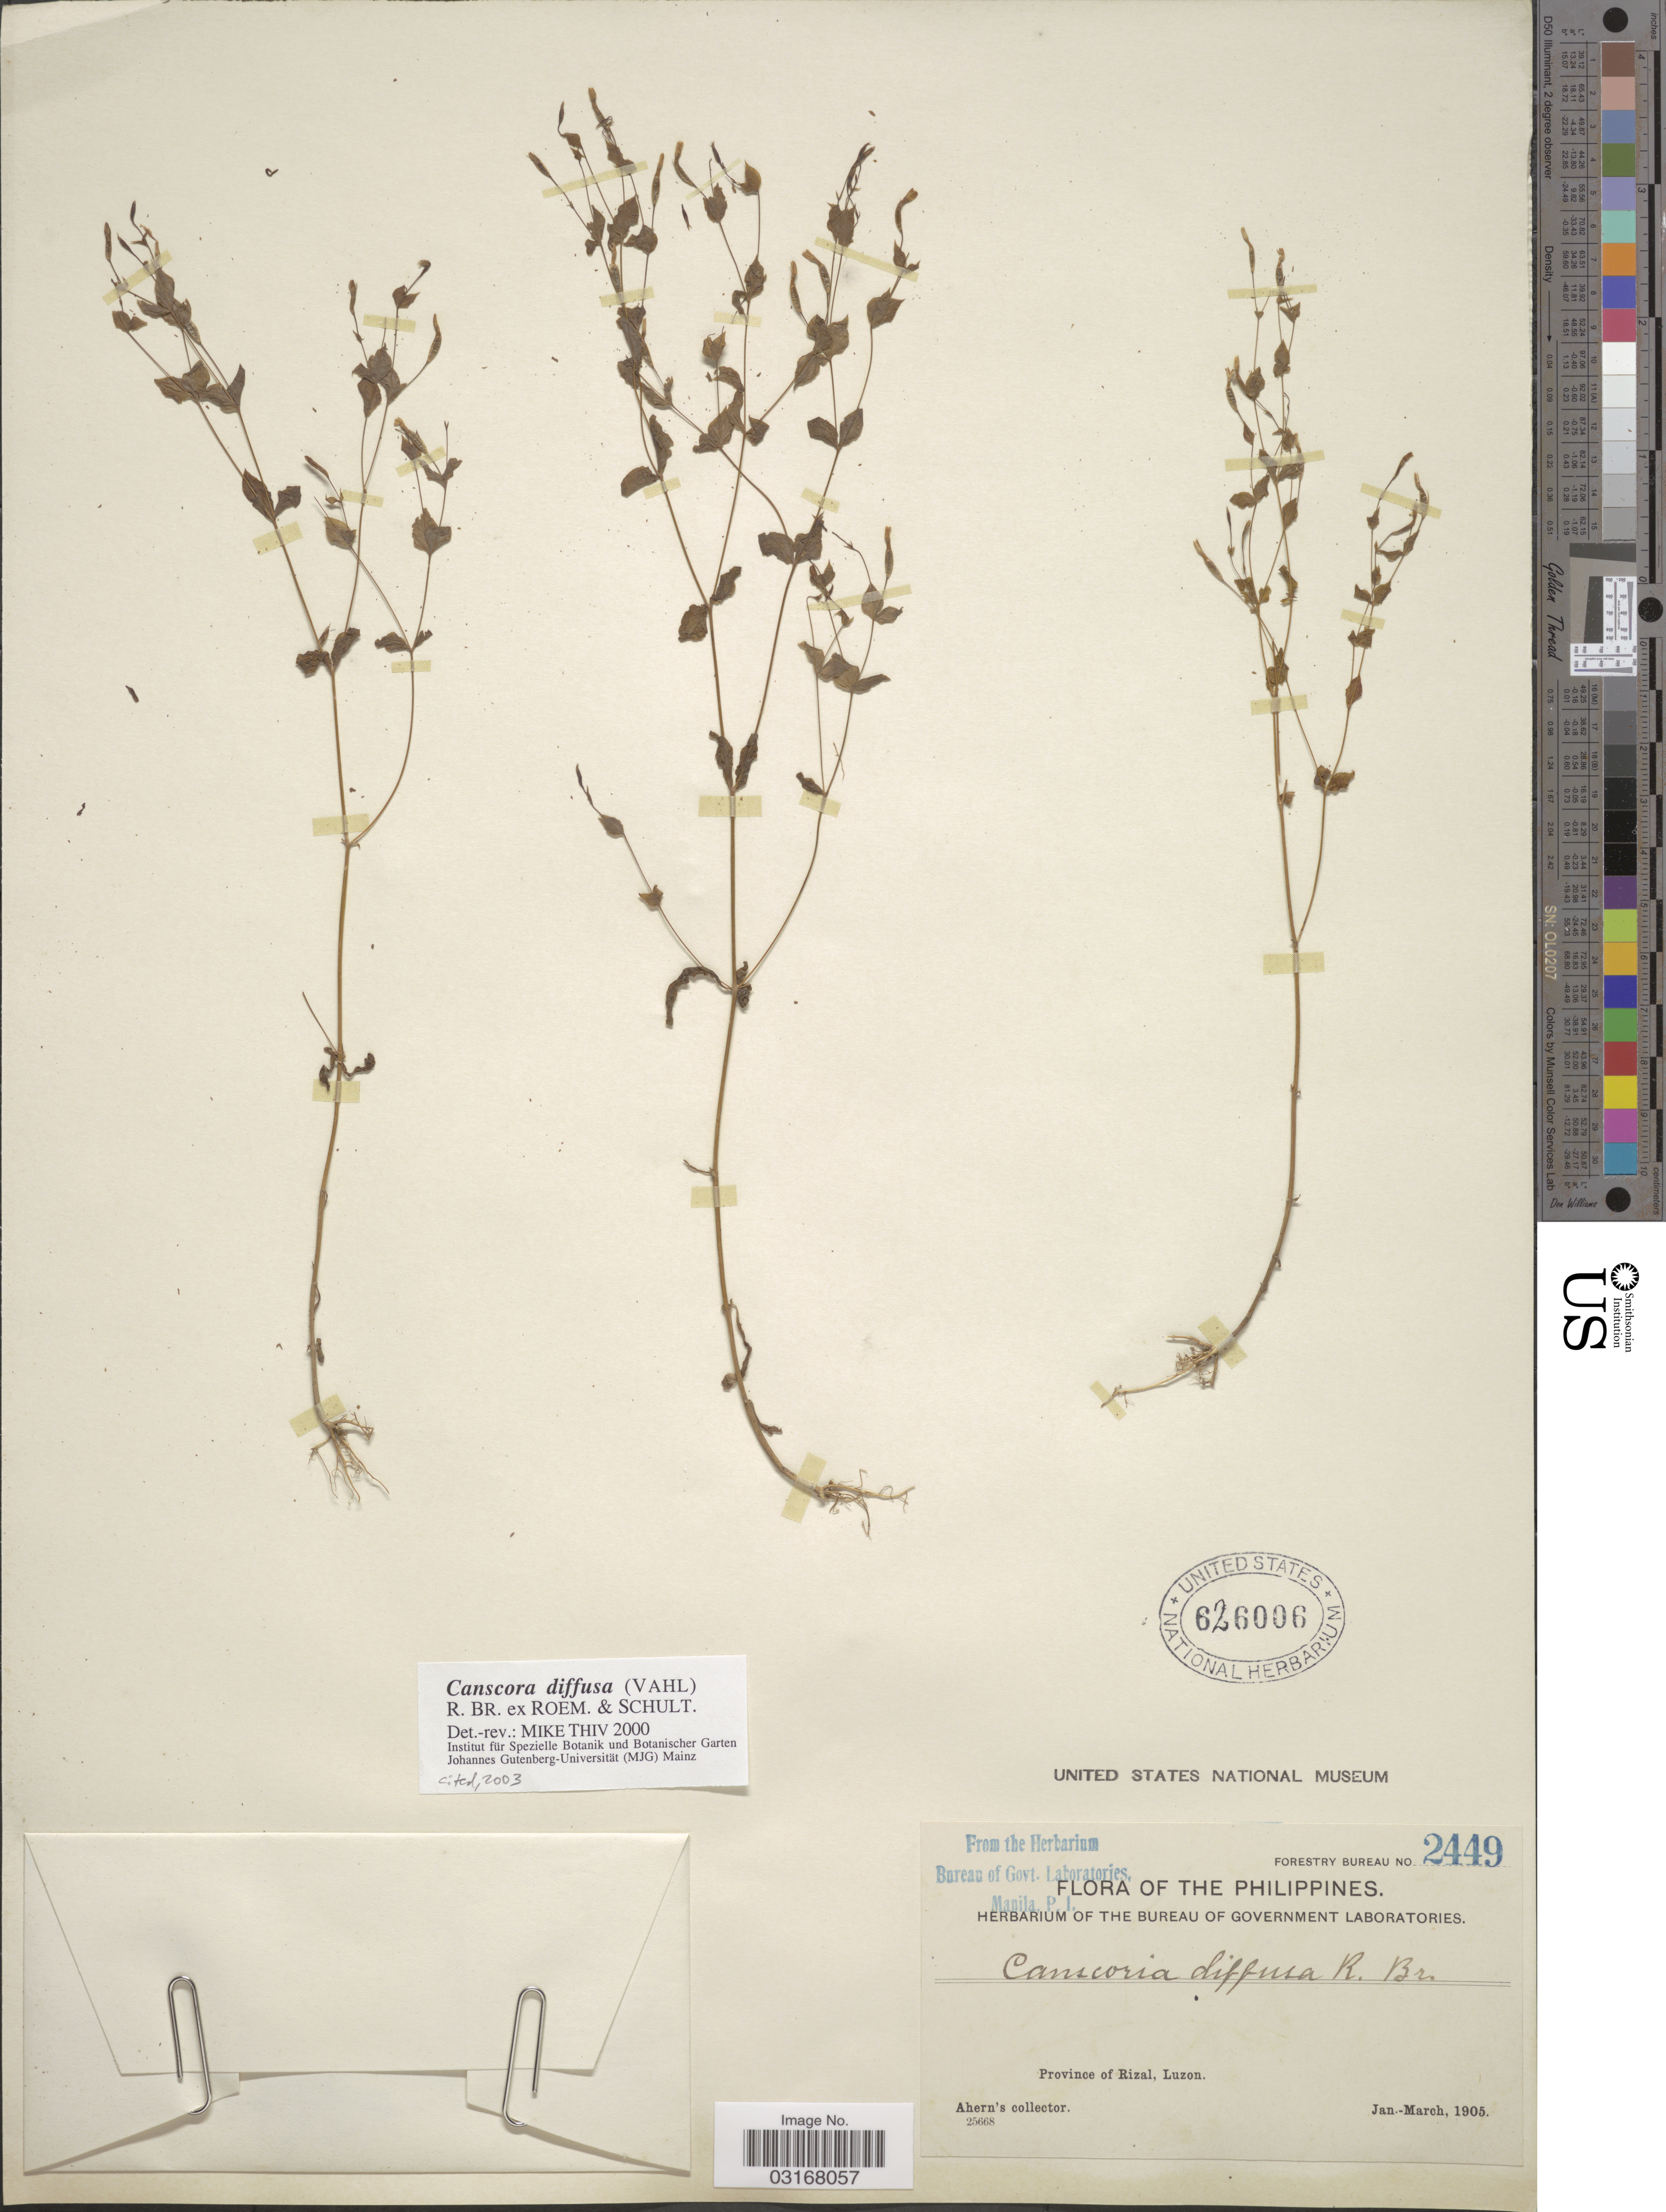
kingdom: Plantae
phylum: Tracheophyta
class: Magnoliopsida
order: Gentianales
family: Gentianaceae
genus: Canscora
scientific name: Canscora diffusa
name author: (Vahl) R. Br. ex Roem. & Schult.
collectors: Ahern's collector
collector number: Forestry Bureau 2449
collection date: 1905-01/1905-03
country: Philippines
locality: Province of Rizal, Luzon.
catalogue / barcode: US 626006